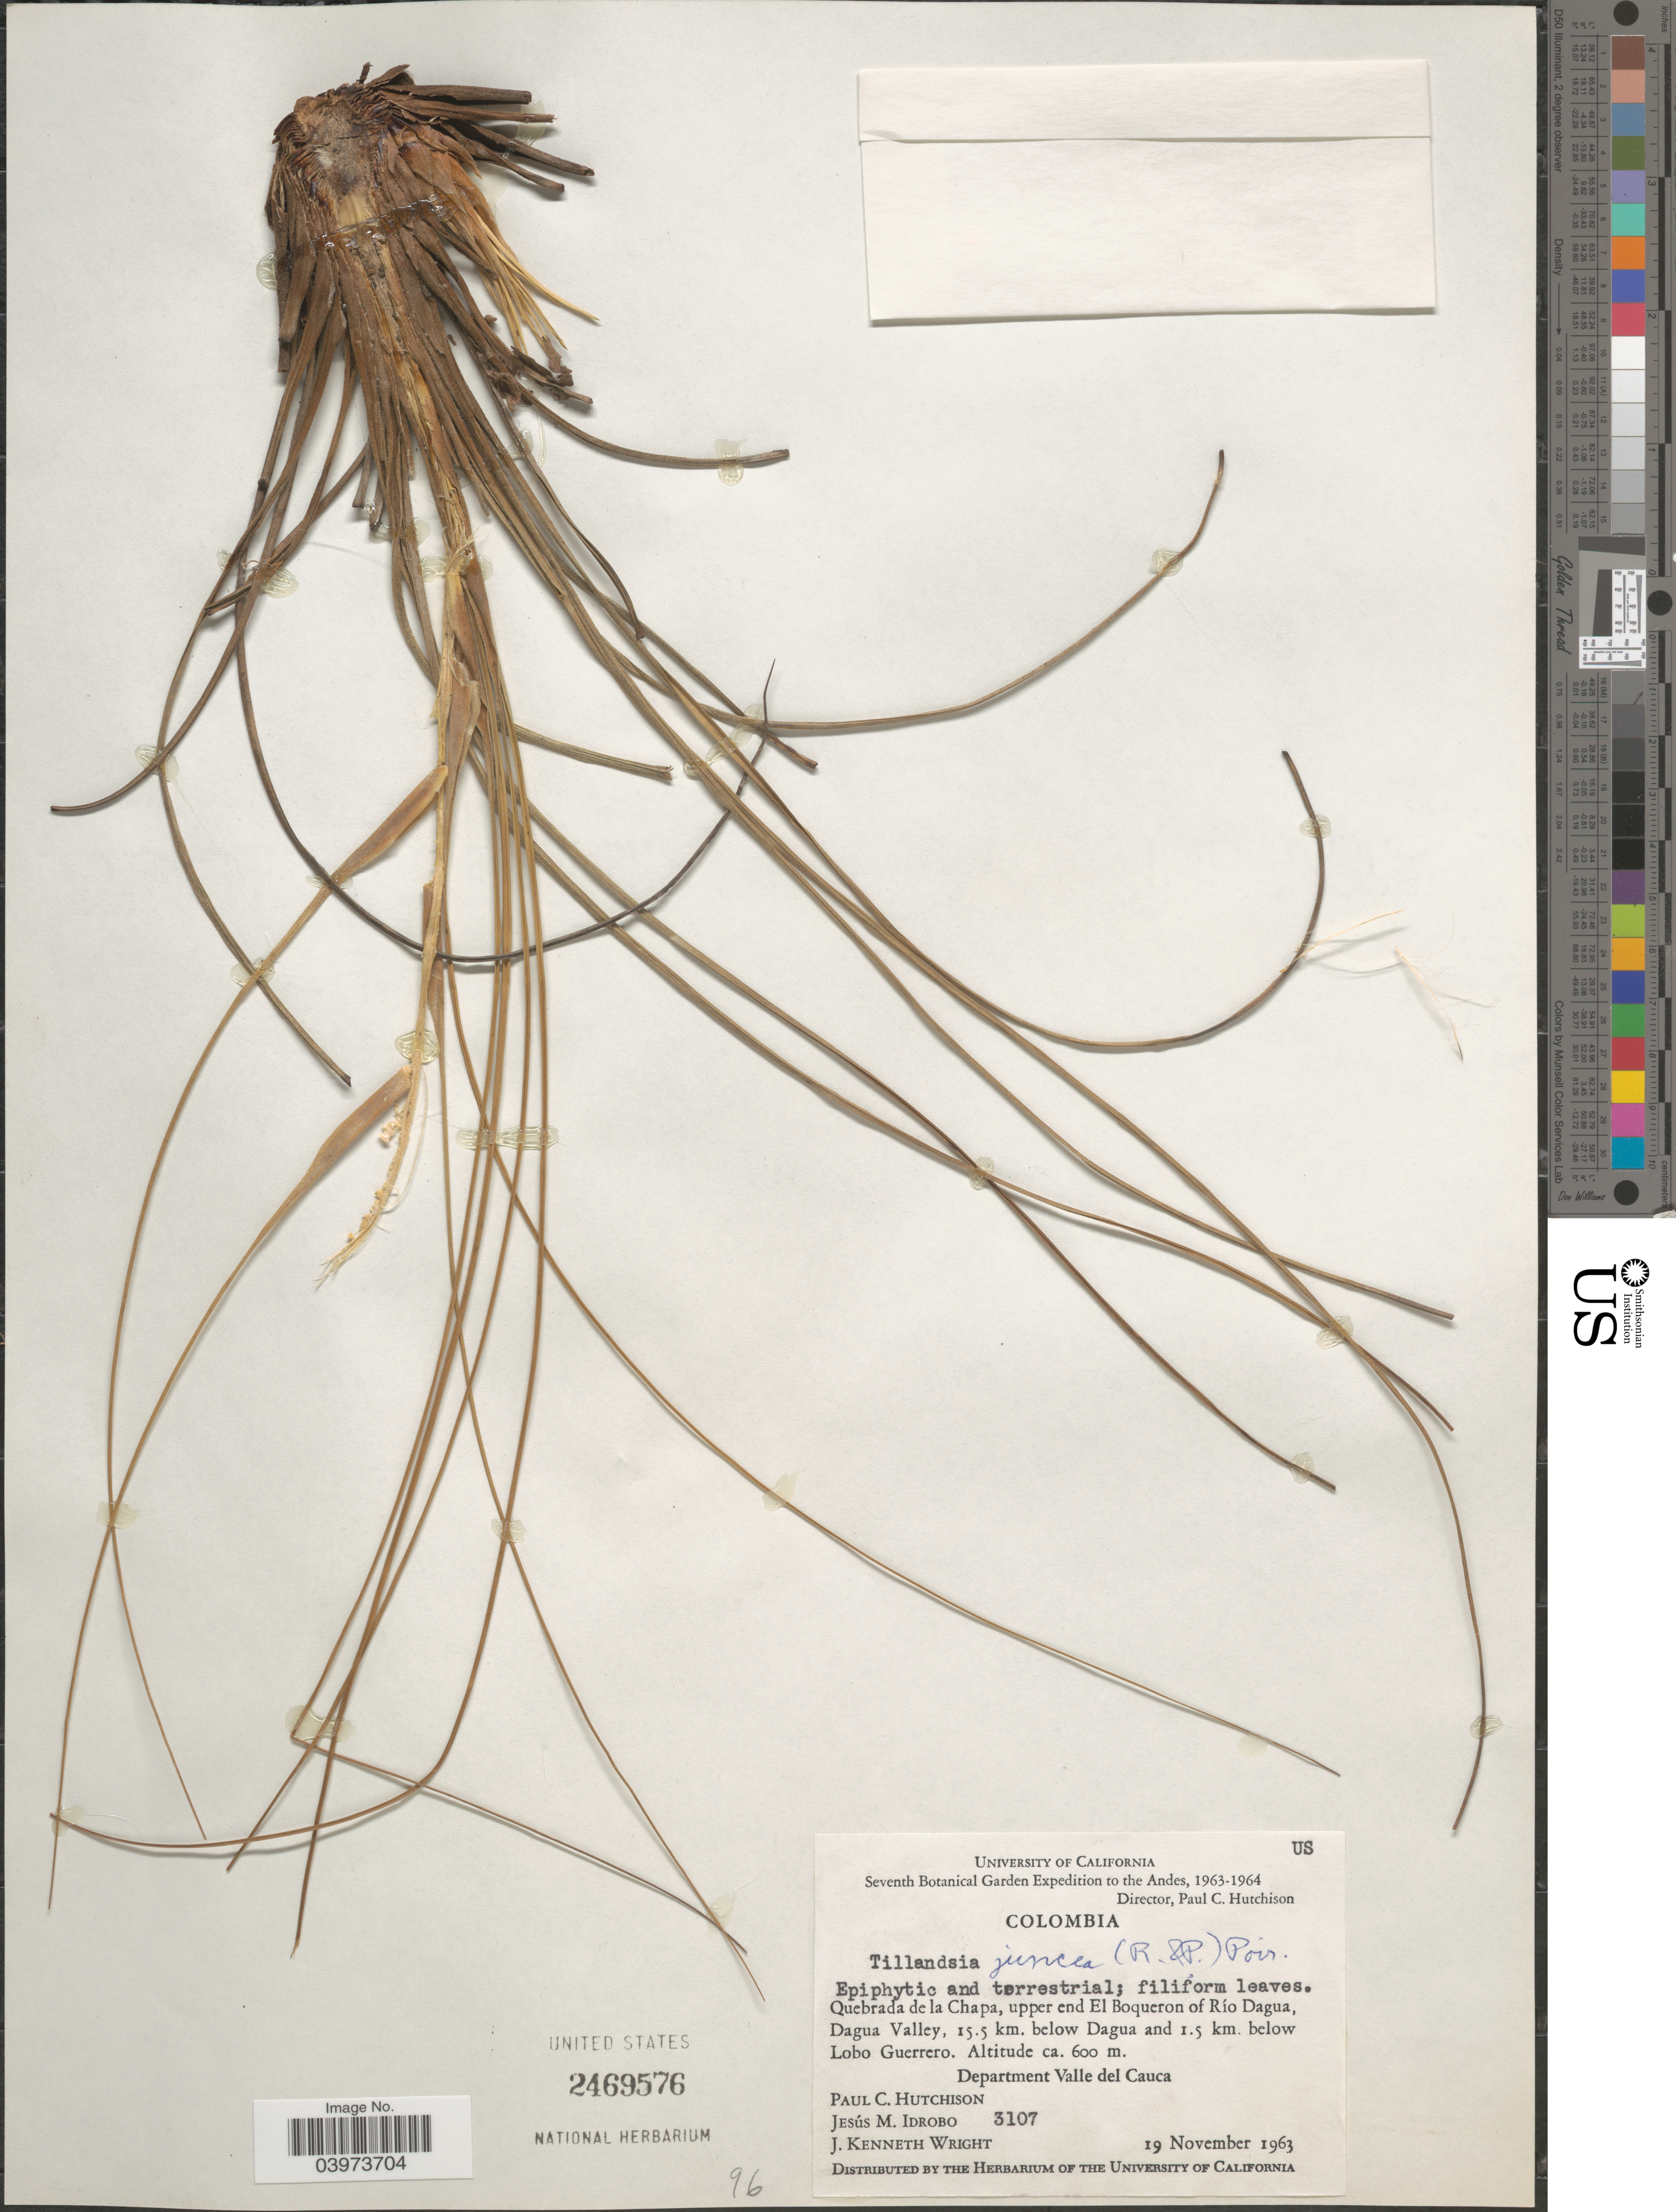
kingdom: Plantae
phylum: Tracheophyta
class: Liliopsida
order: Poales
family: Bromeliaceae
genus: Tillandsia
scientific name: Tillandsia juncea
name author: (Ruiz & Pav.) Poir.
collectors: P. C. Hutchison, J. M. Idrobo & J. K. Wright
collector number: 3107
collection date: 1963-11-19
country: Colombia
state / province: Valle del Cauca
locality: Seventh Botanical Garden Expedition to the Andes, 1963-1964. Quebrada de la Chapa, upper end El Boqueron of Río Dagua, Dagua Valley, 15.5 km. below Dagua and 1.5 km. below Lobo Guerrero. Department Valle del Cauca.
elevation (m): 600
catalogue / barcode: US 2469576